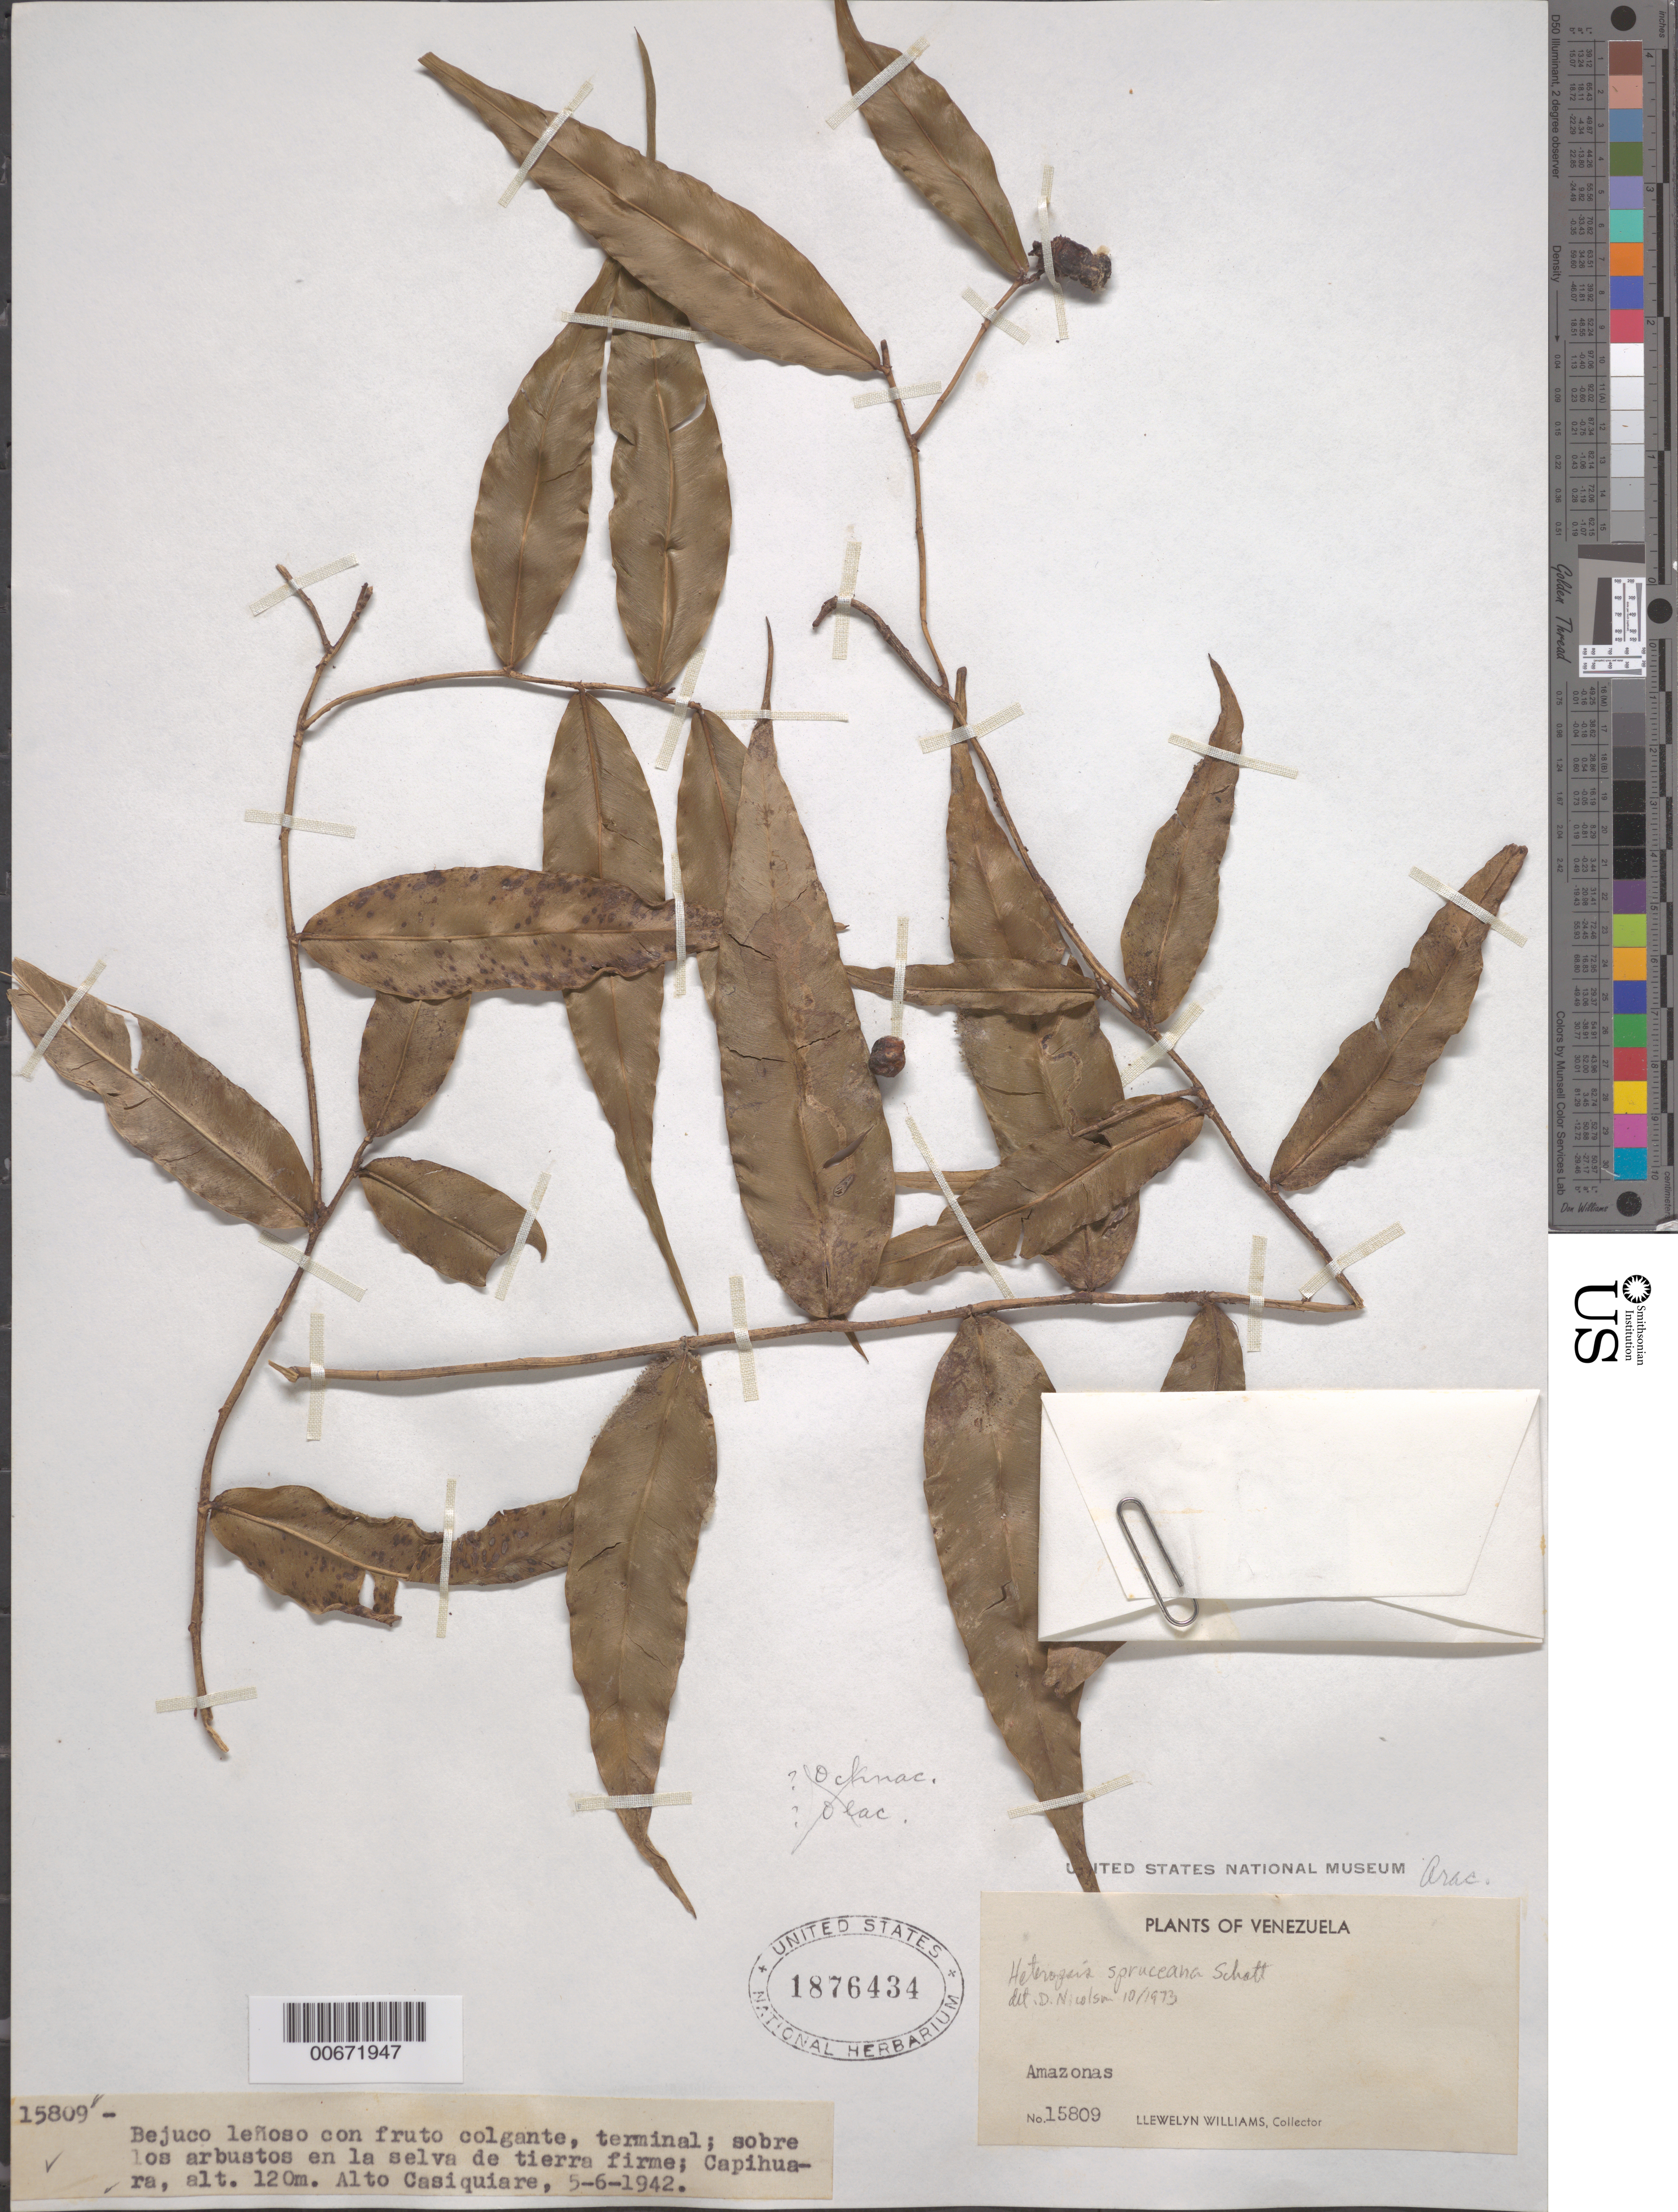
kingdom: Plantae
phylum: Tracheophyta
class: Liliopsida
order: Alismatales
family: Araceae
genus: Heteropsis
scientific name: Heteropsis spruceana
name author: Schott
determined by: Nicolson, Dan H.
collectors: Ll. Williams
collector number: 15809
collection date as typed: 5-Jun-42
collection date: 1942-06-05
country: Venezuela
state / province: Amazonas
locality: Capihuara, Alto Casiquiare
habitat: Above bushes in forest of firm land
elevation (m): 120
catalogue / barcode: US 1876434